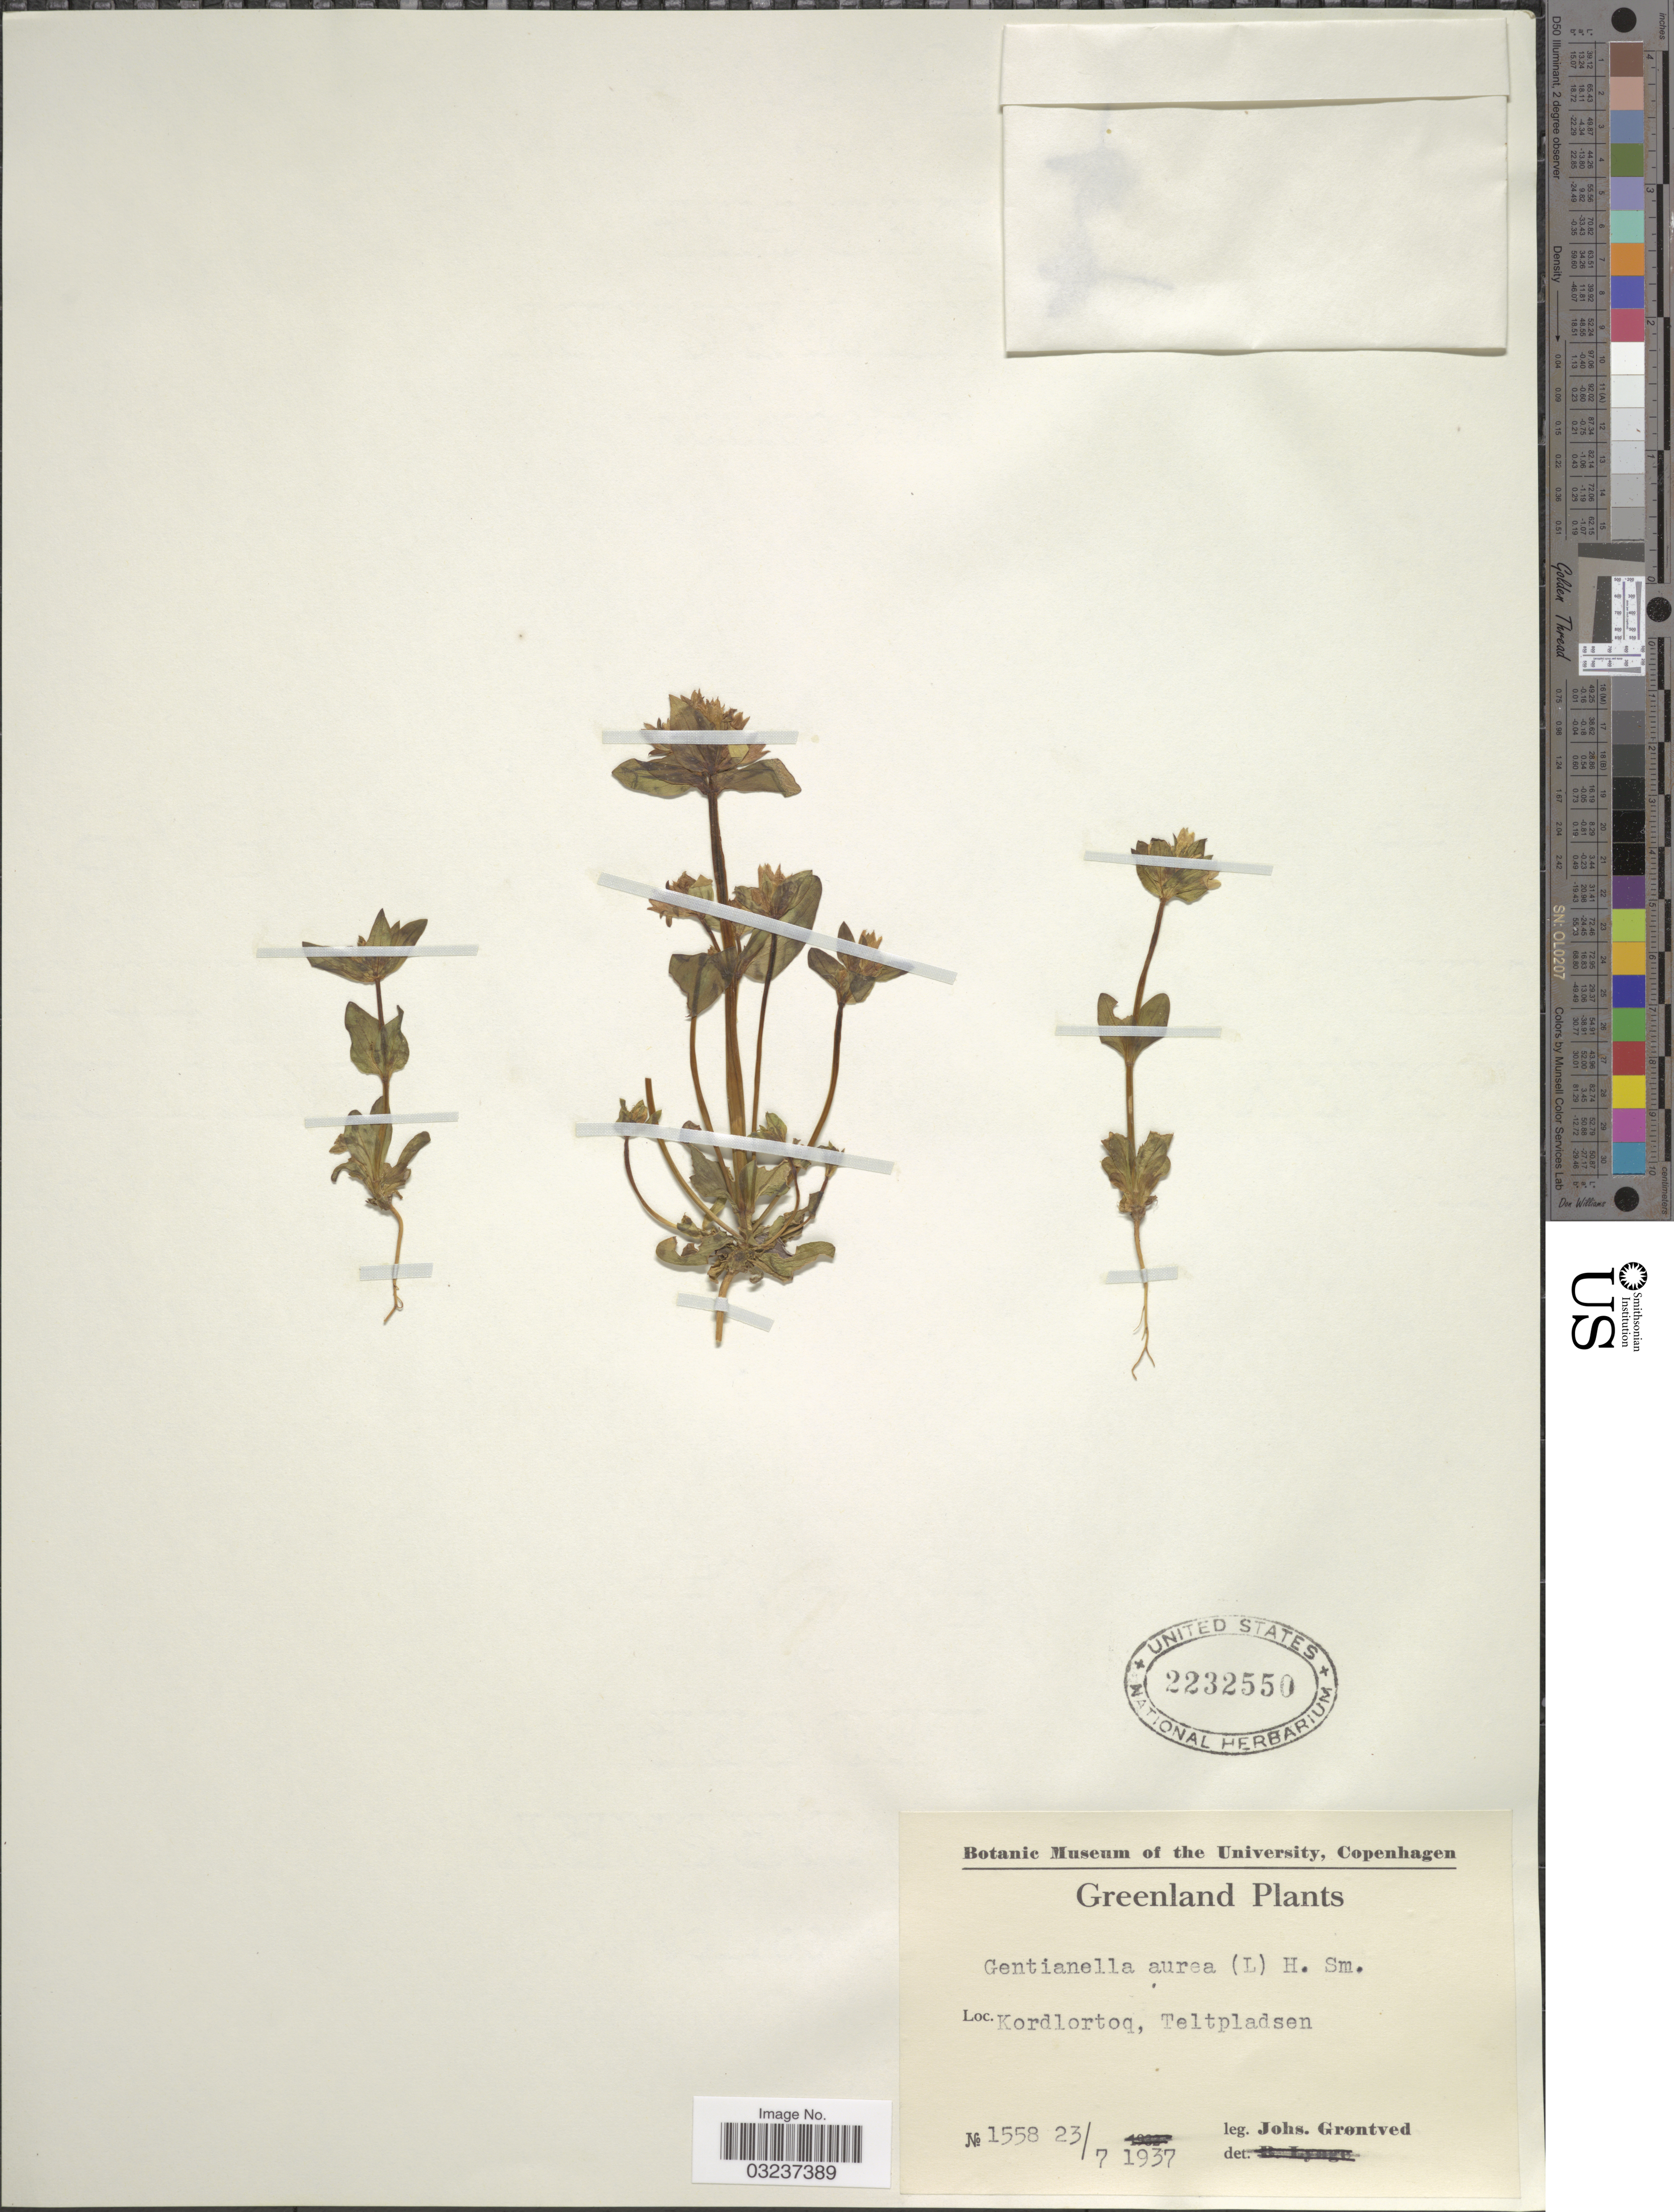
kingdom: Plantae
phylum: Tracheophyta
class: Magnoliopsida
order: Gentianales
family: Gentianaceae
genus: Gentianella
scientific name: Gentianella aurea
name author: (L.) Harry Sm.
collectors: J. Grøntved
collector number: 1558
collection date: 1937-07-23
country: Greenland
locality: Kordlortog, Teltpladsen.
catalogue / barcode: US 2232550